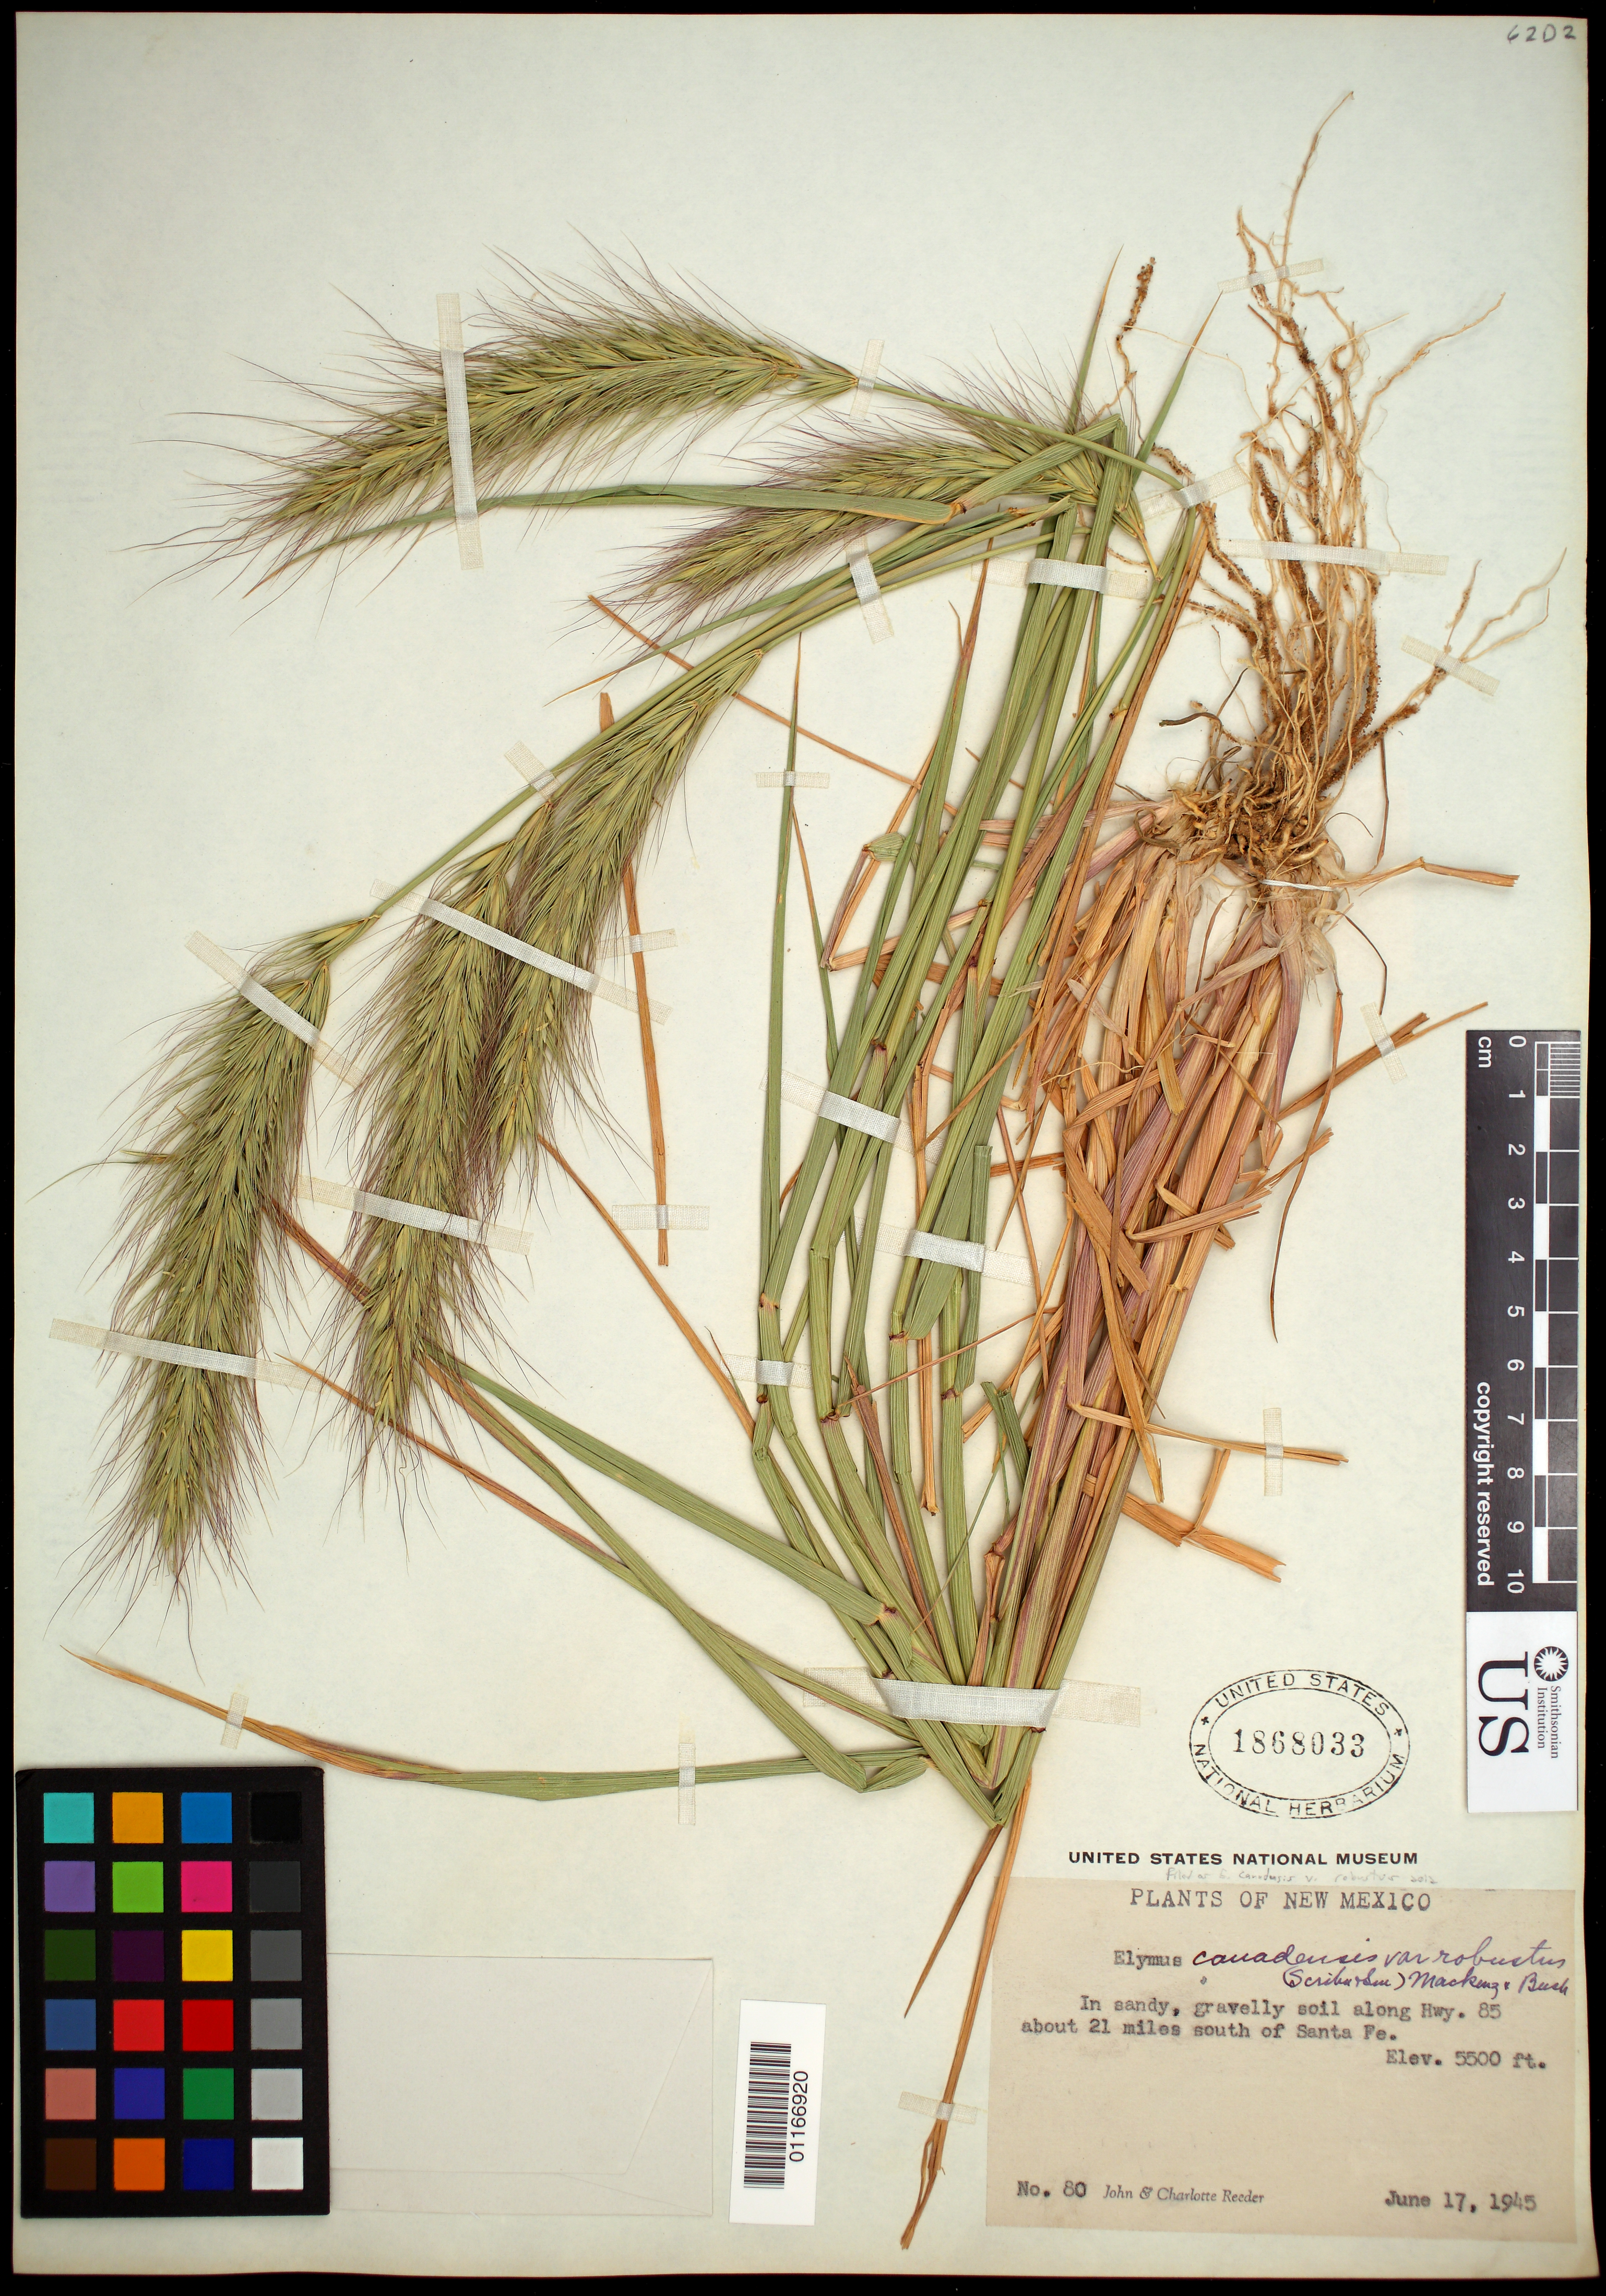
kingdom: Plantae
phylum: Tracheophyta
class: Liliopsida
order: Poales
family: Poaceae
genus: Elymus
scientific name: Elymus canadensis var. robustus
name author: (Scribn. & R.M. Sm.) Mackenz. & Bush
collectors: J.R. Reeder & C.O. Reeder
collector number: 80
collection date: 1945-06-17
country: United States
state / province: New Mexico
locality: Gravelly soil along Highway 85 about 21 miles south of Santa Fe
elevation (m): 1676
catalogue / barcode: US 1868033